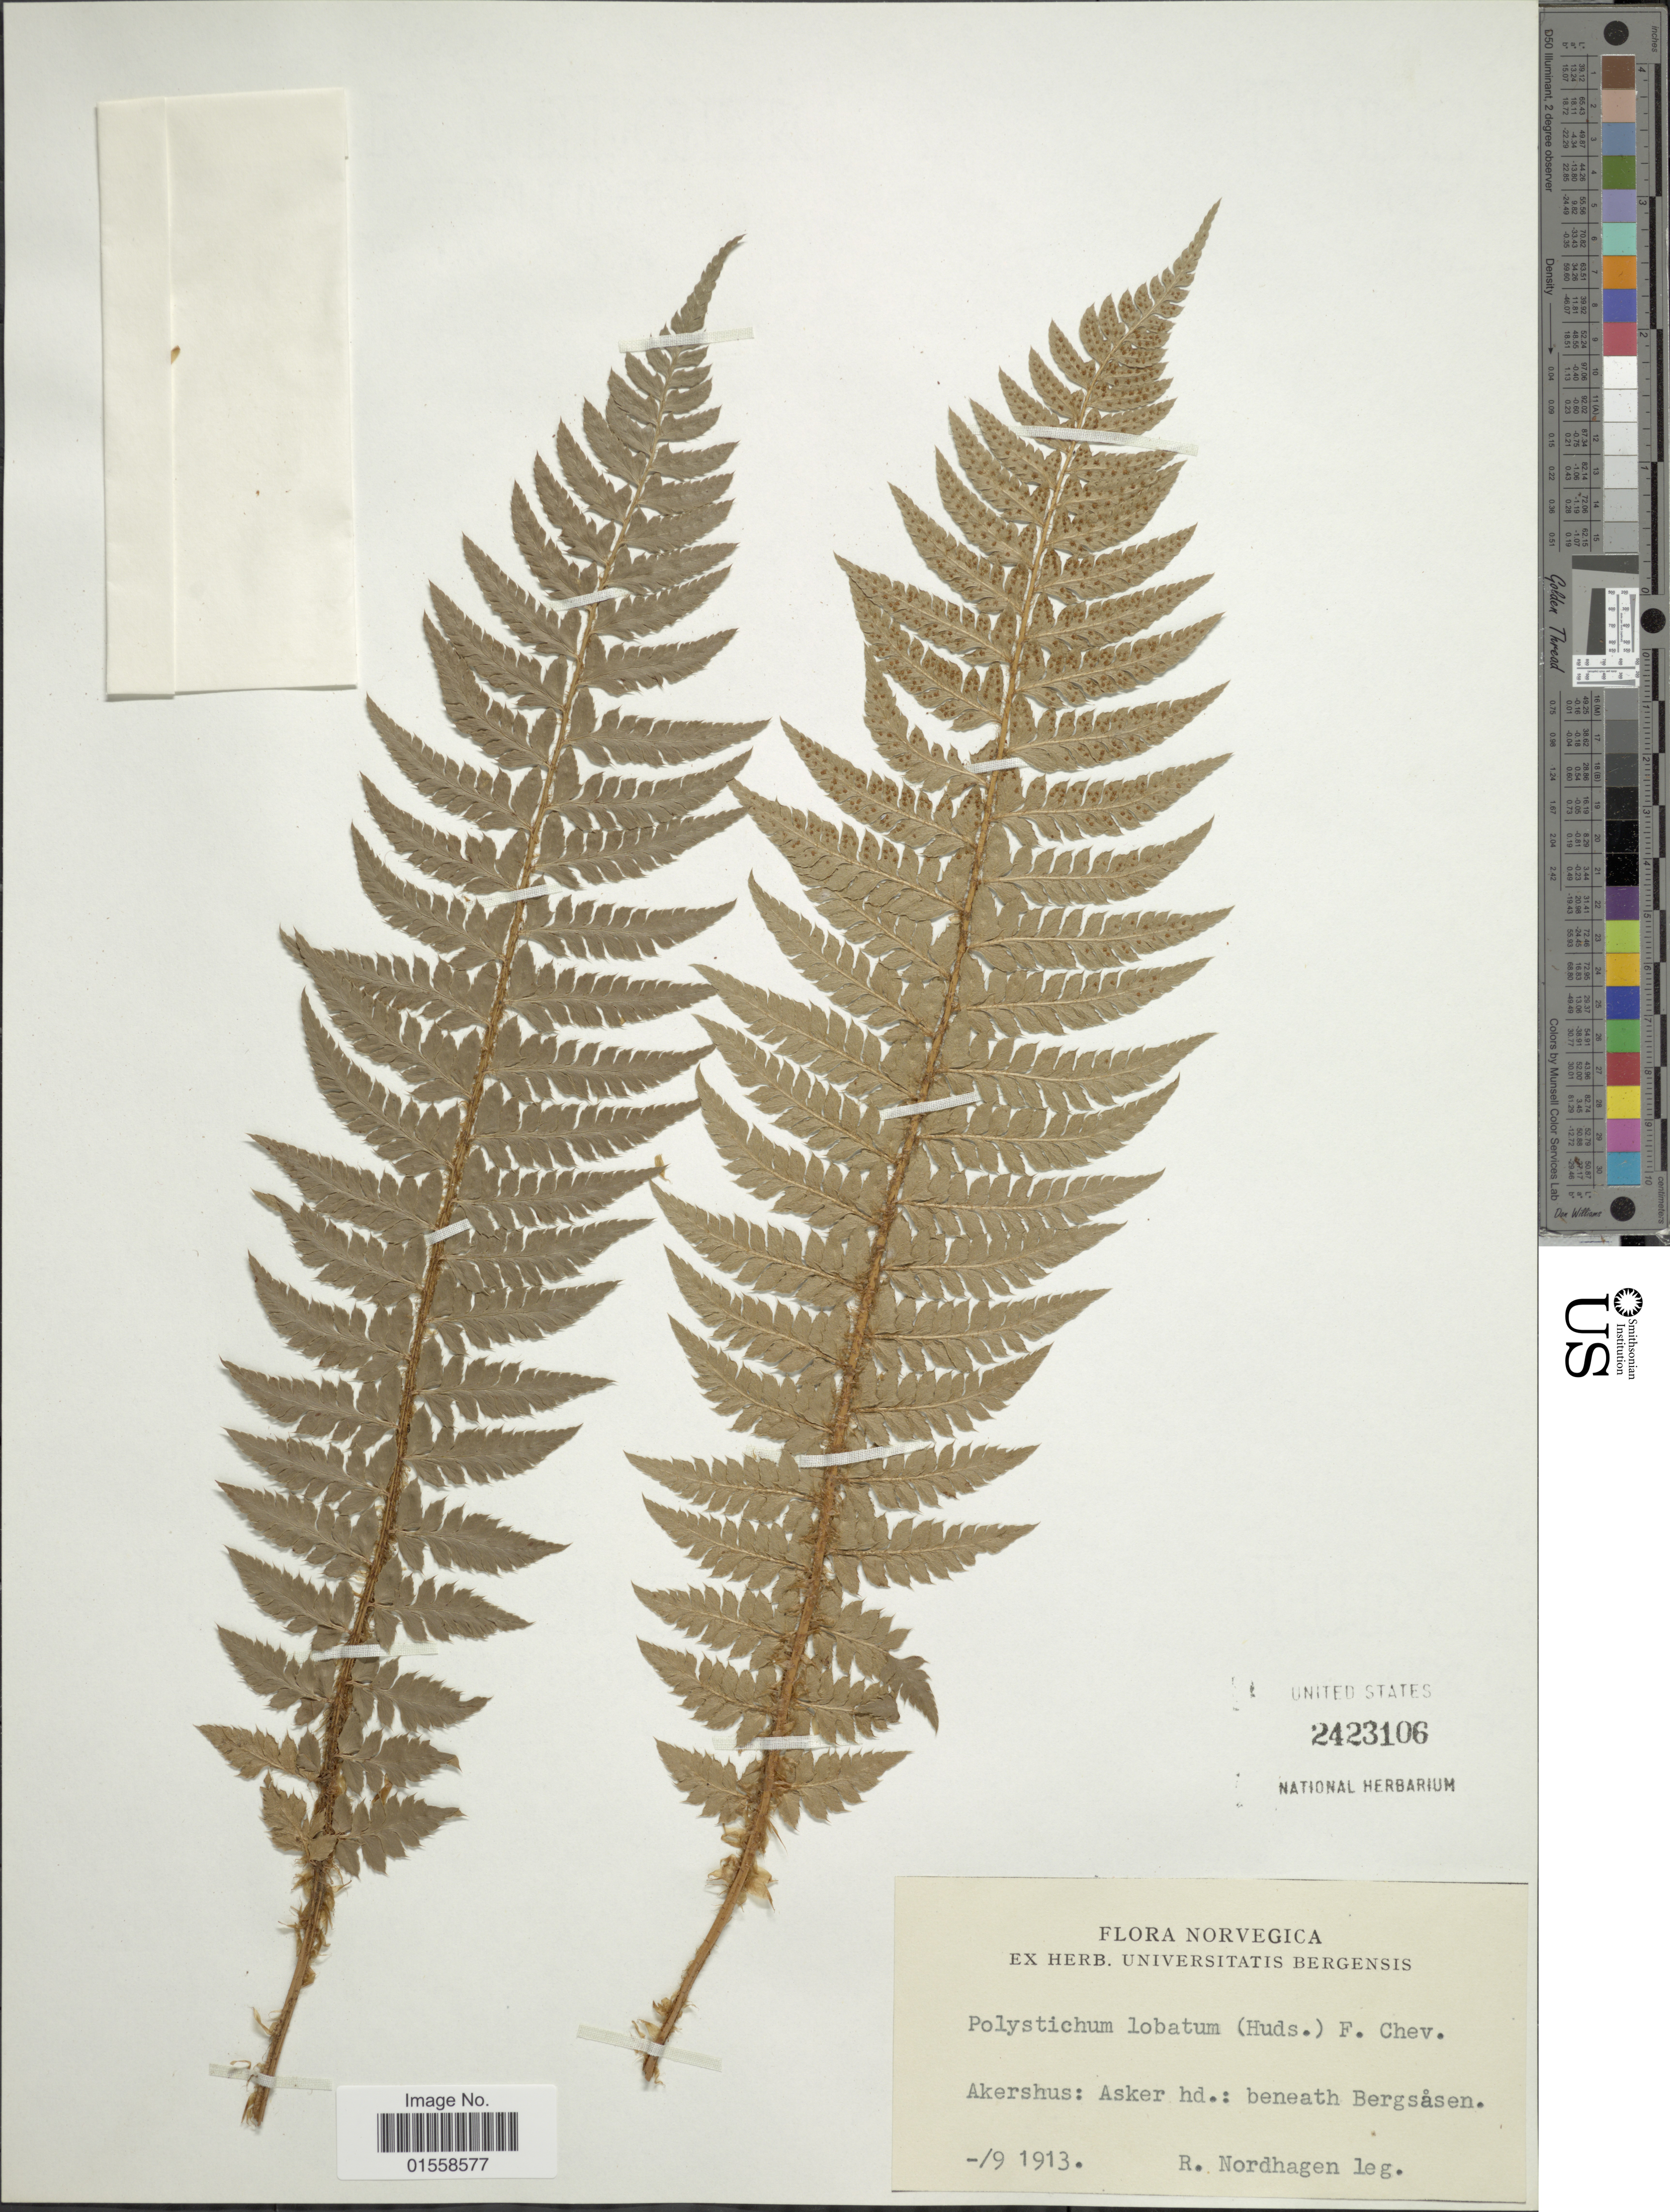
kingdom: Plantae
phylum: Tracheophyta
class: Polypodiopsida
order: Polypodiales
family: Dryopteridaceae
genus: Polystichum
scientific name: Polystichum aculeatum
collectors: R. Nordhagen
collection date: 1913-09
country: Norway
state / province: Akershus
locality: Norvegica, Akershus: Aker hd.: beneath Bergsasen.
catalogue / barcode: US 2423106